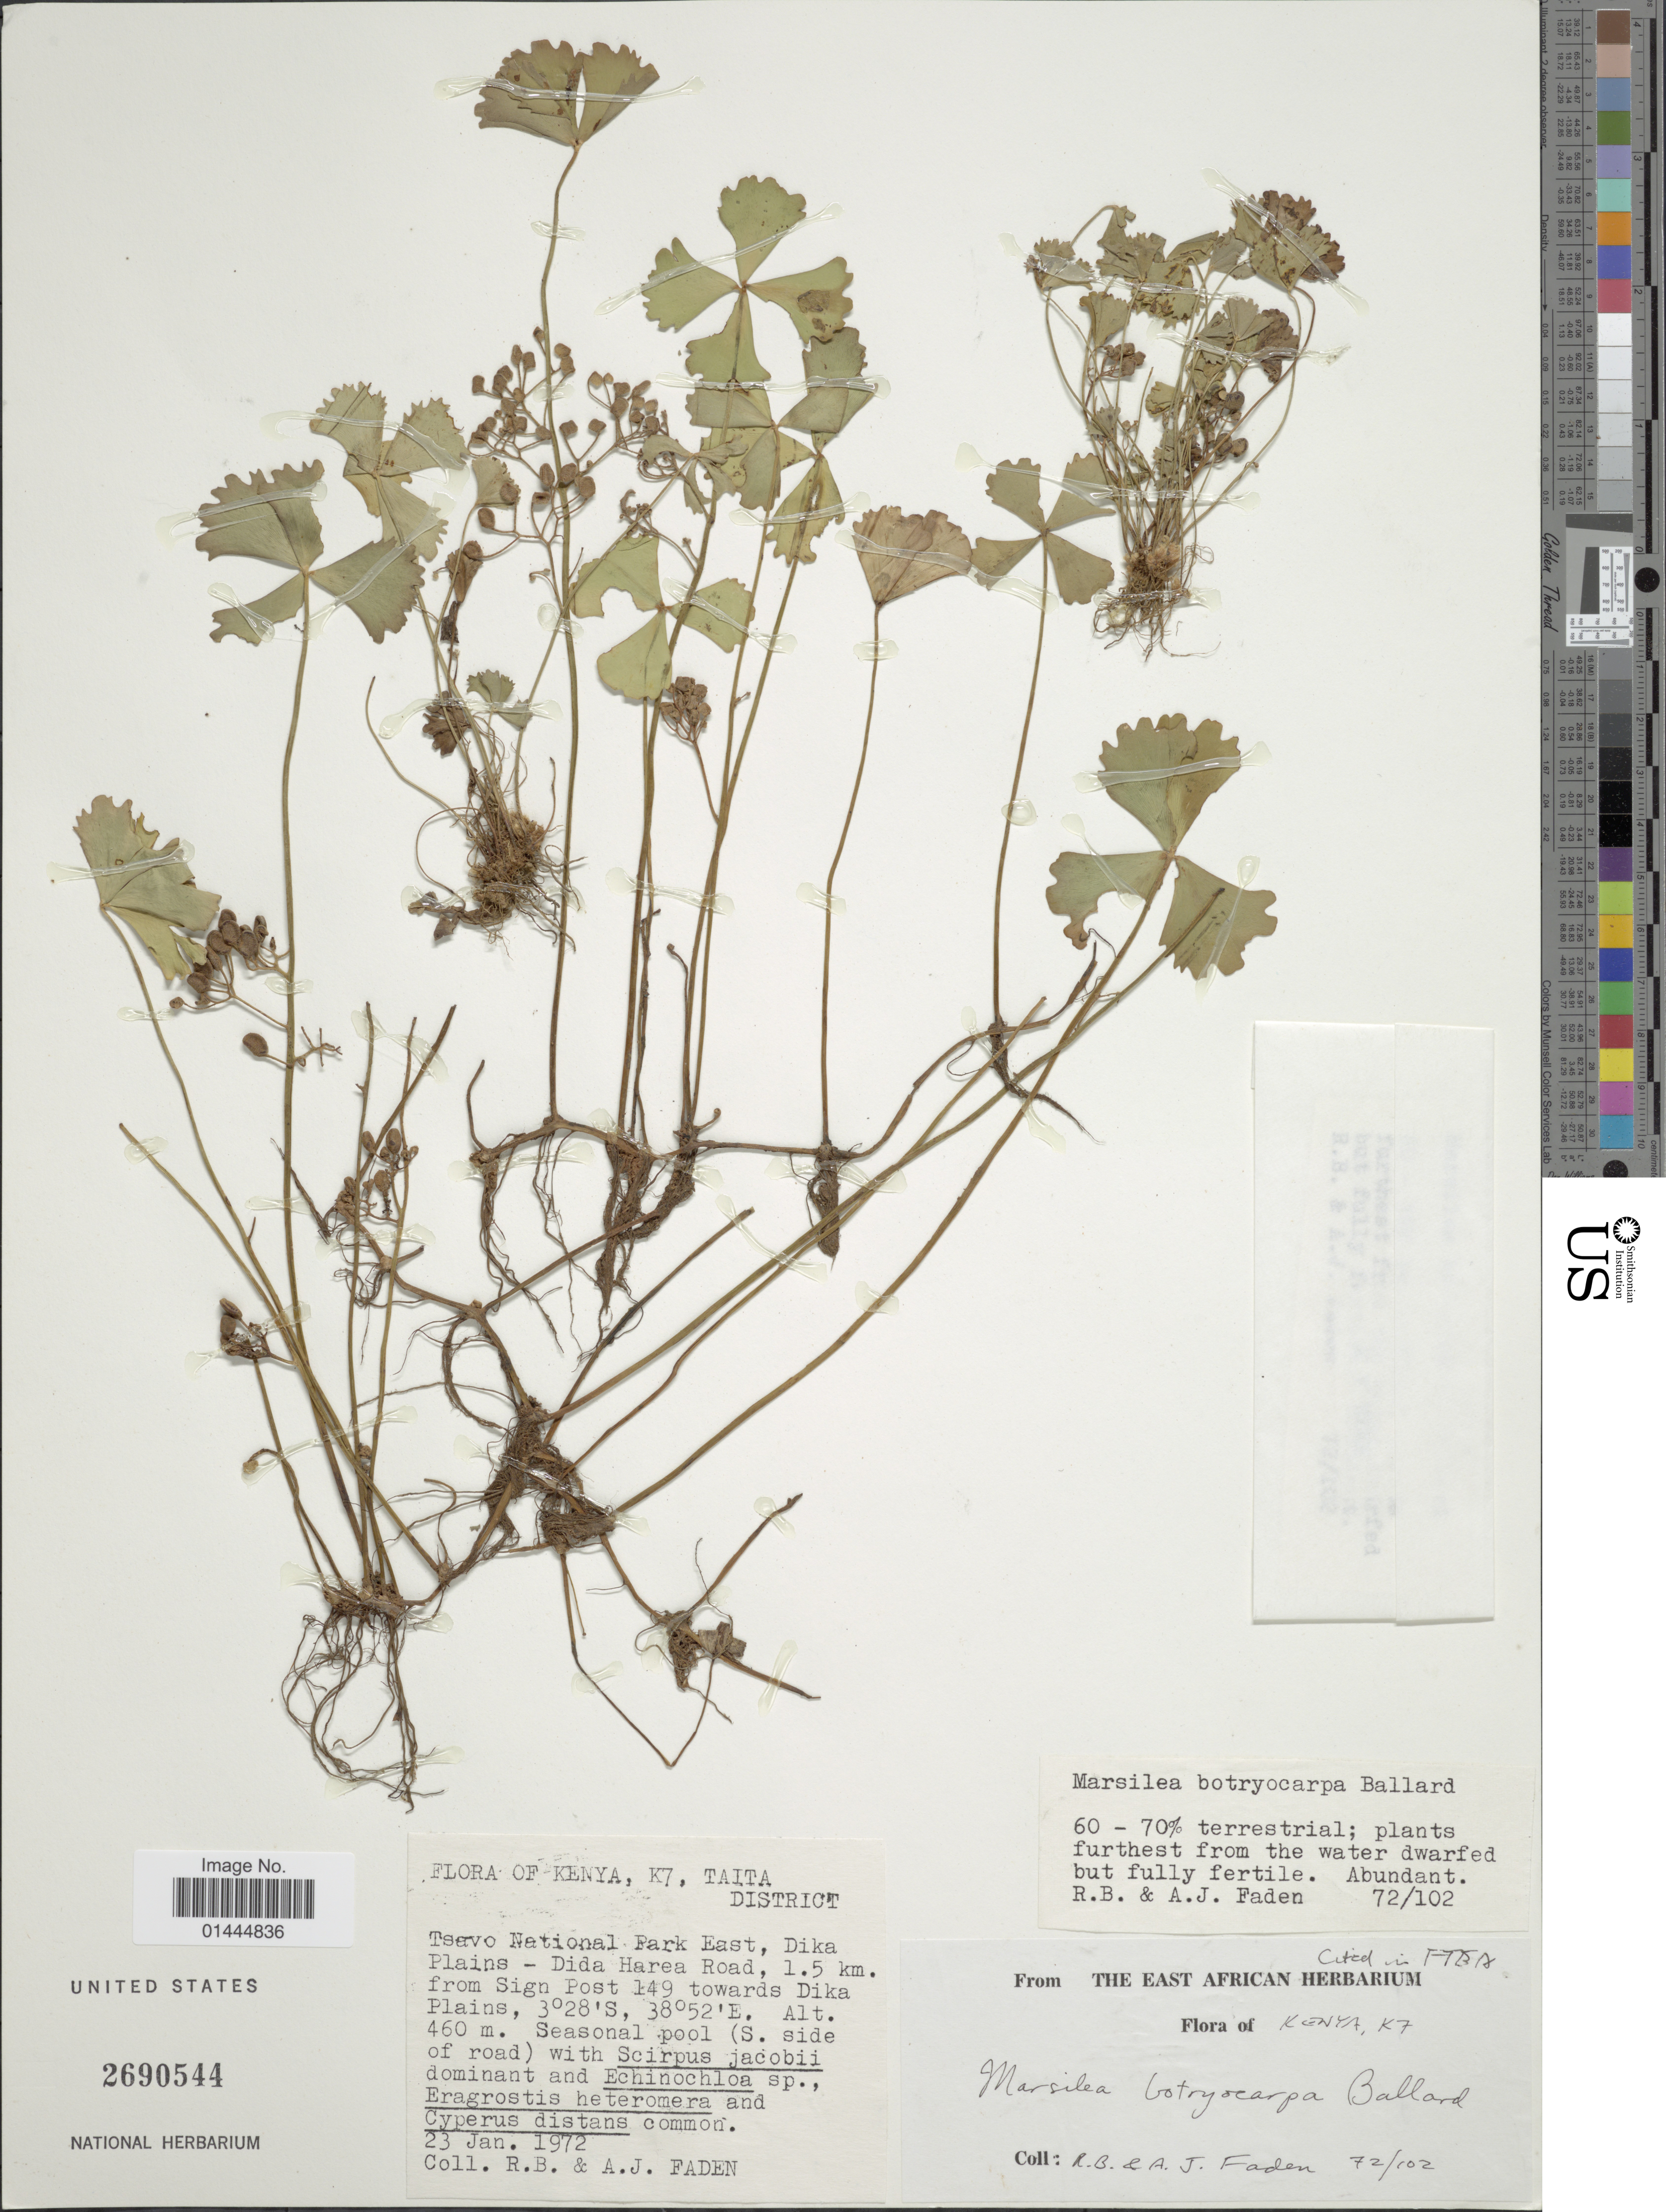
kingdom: Plantae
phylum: Tracheophyta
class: Polypodiopsida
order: Salviniales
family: Marsileaceae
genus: Marsilea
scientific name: Marsilea botryocarpa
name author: Ballard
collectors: R. B. Faden & A. J. Faden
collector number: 72/02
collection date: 1972-01-23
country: Kenya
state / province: Taita Taveta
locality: K7, Taita District, Tsavo National Park East , Dika Plains-Dida Harea Road, 1.5 km. from Sign Post 149 towards Dika Plains.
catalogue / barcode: US 2690544